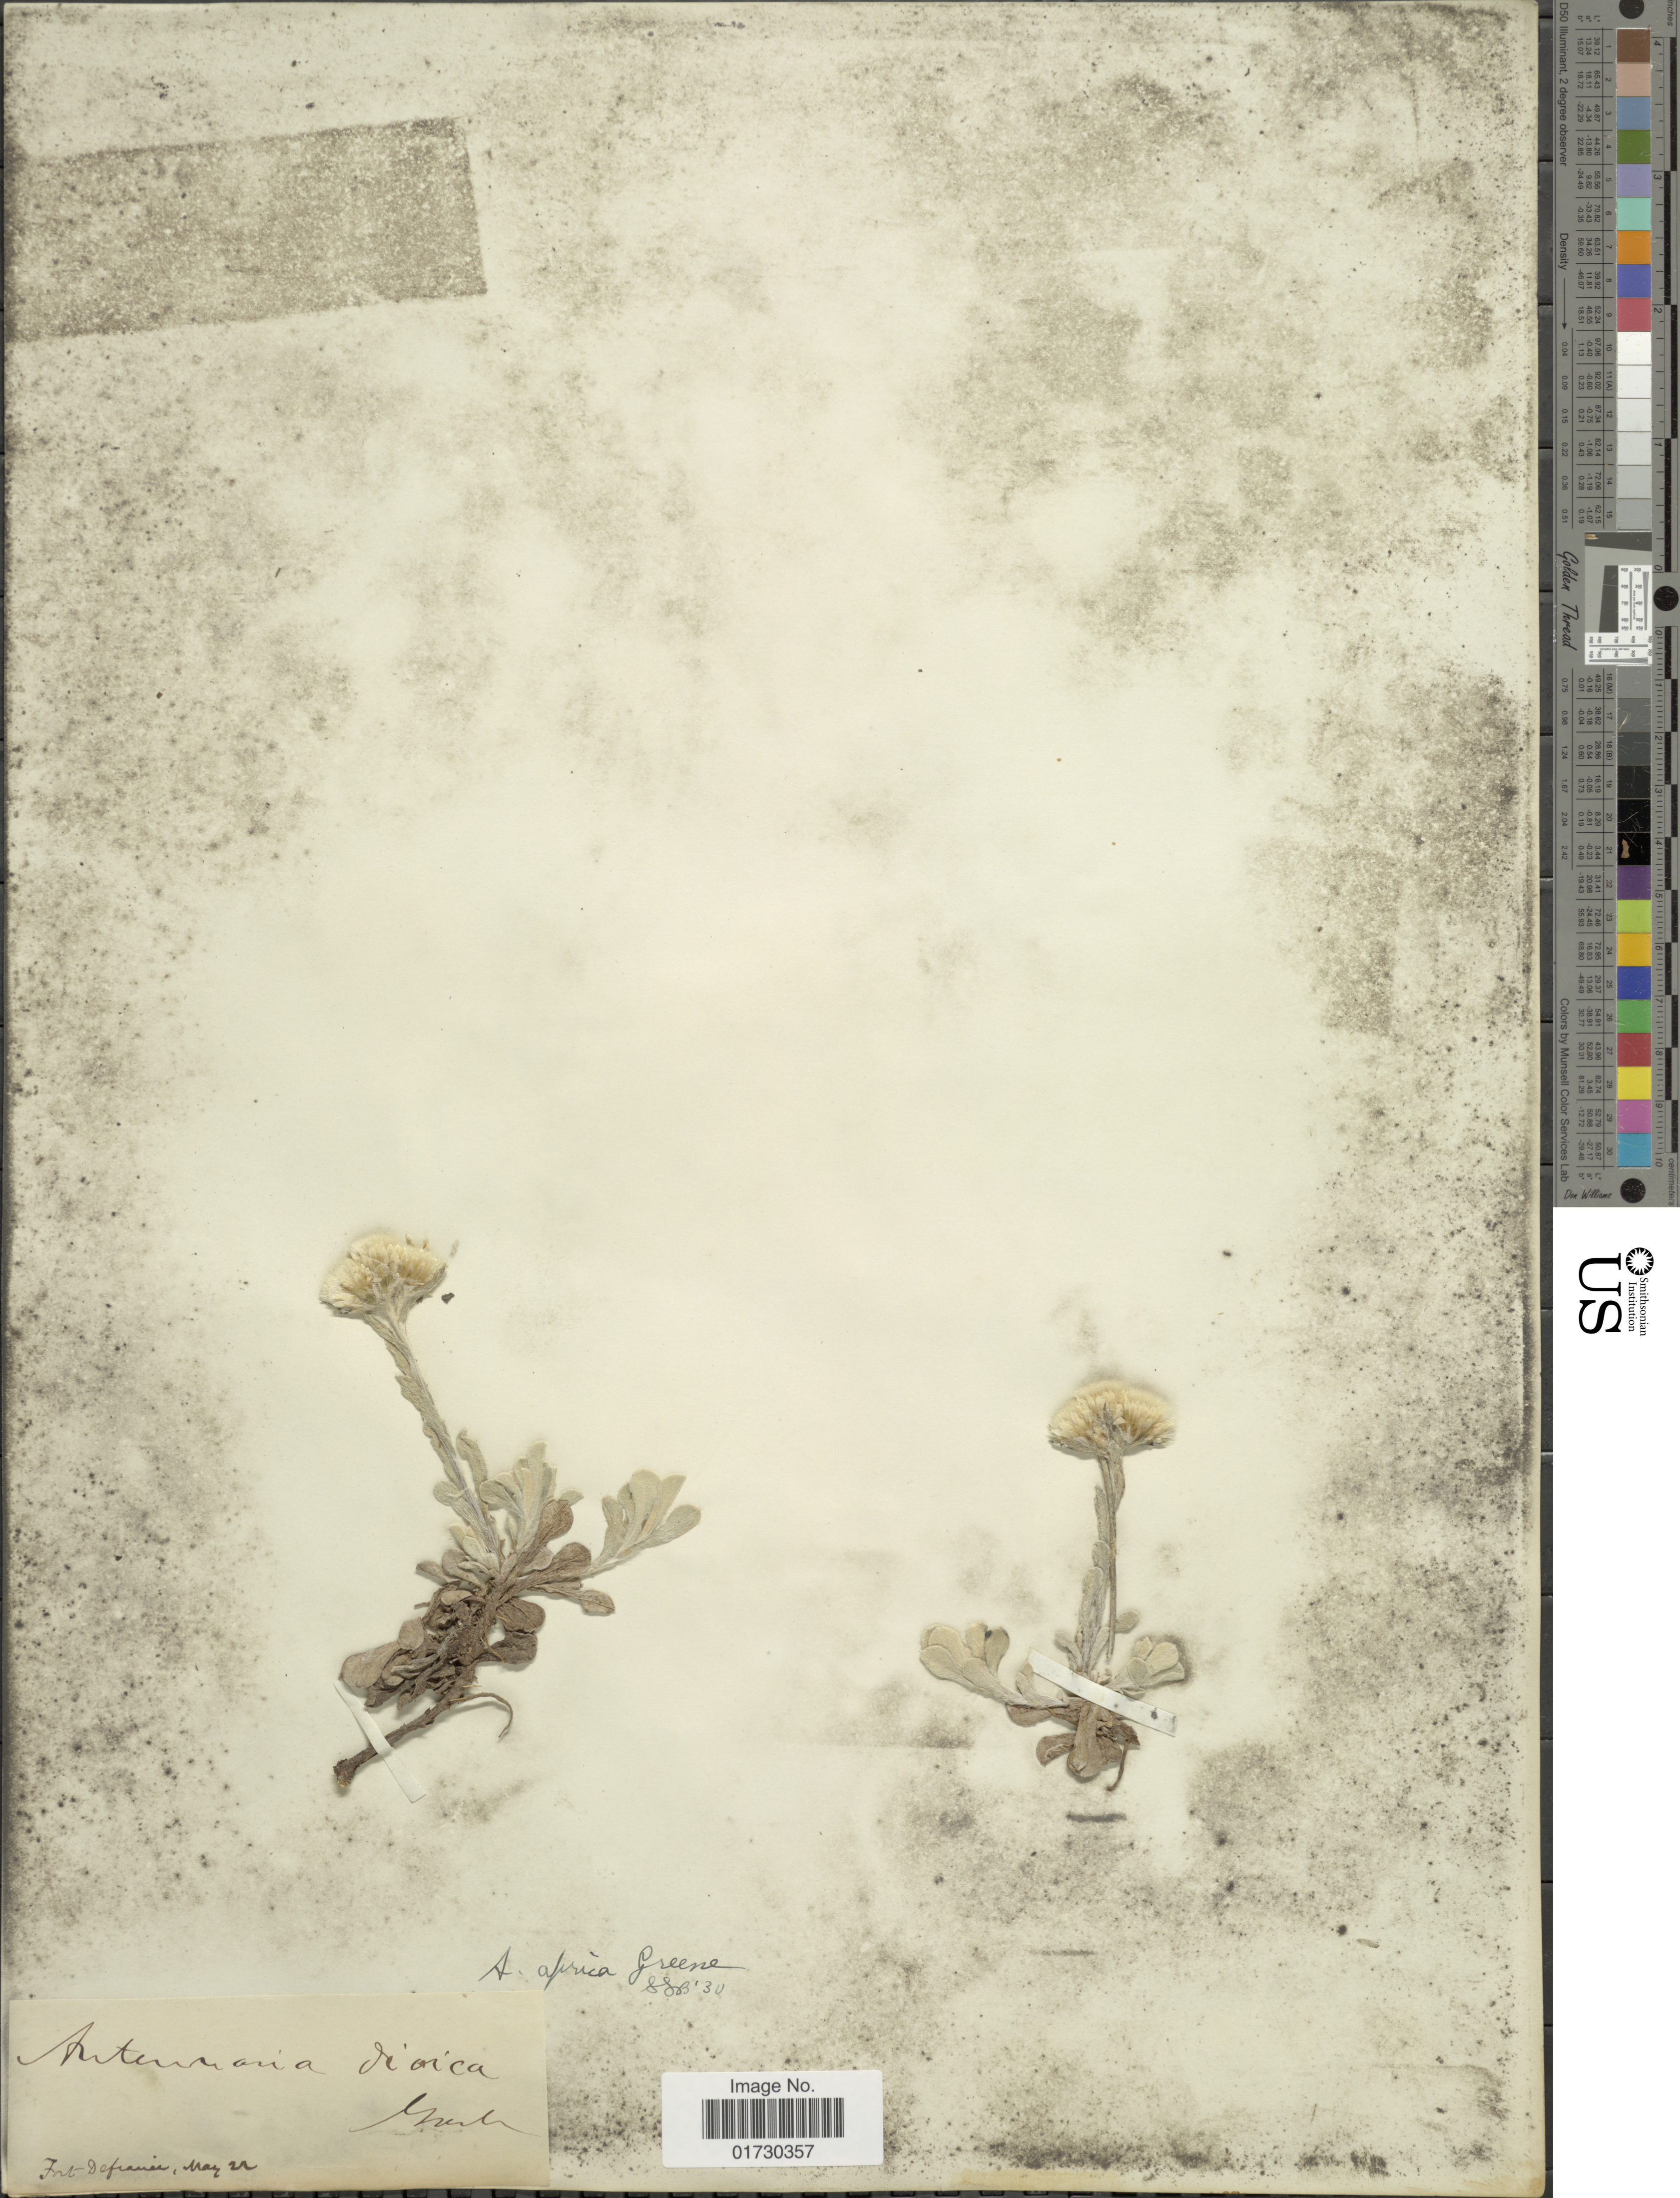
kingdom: Plantae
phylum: Tracheophyta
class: Magnoliopsida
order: Asterales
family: Asteraceae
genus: Antennaria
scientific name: Antennaria aprica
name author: Greene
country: United States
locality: Fort Defiance